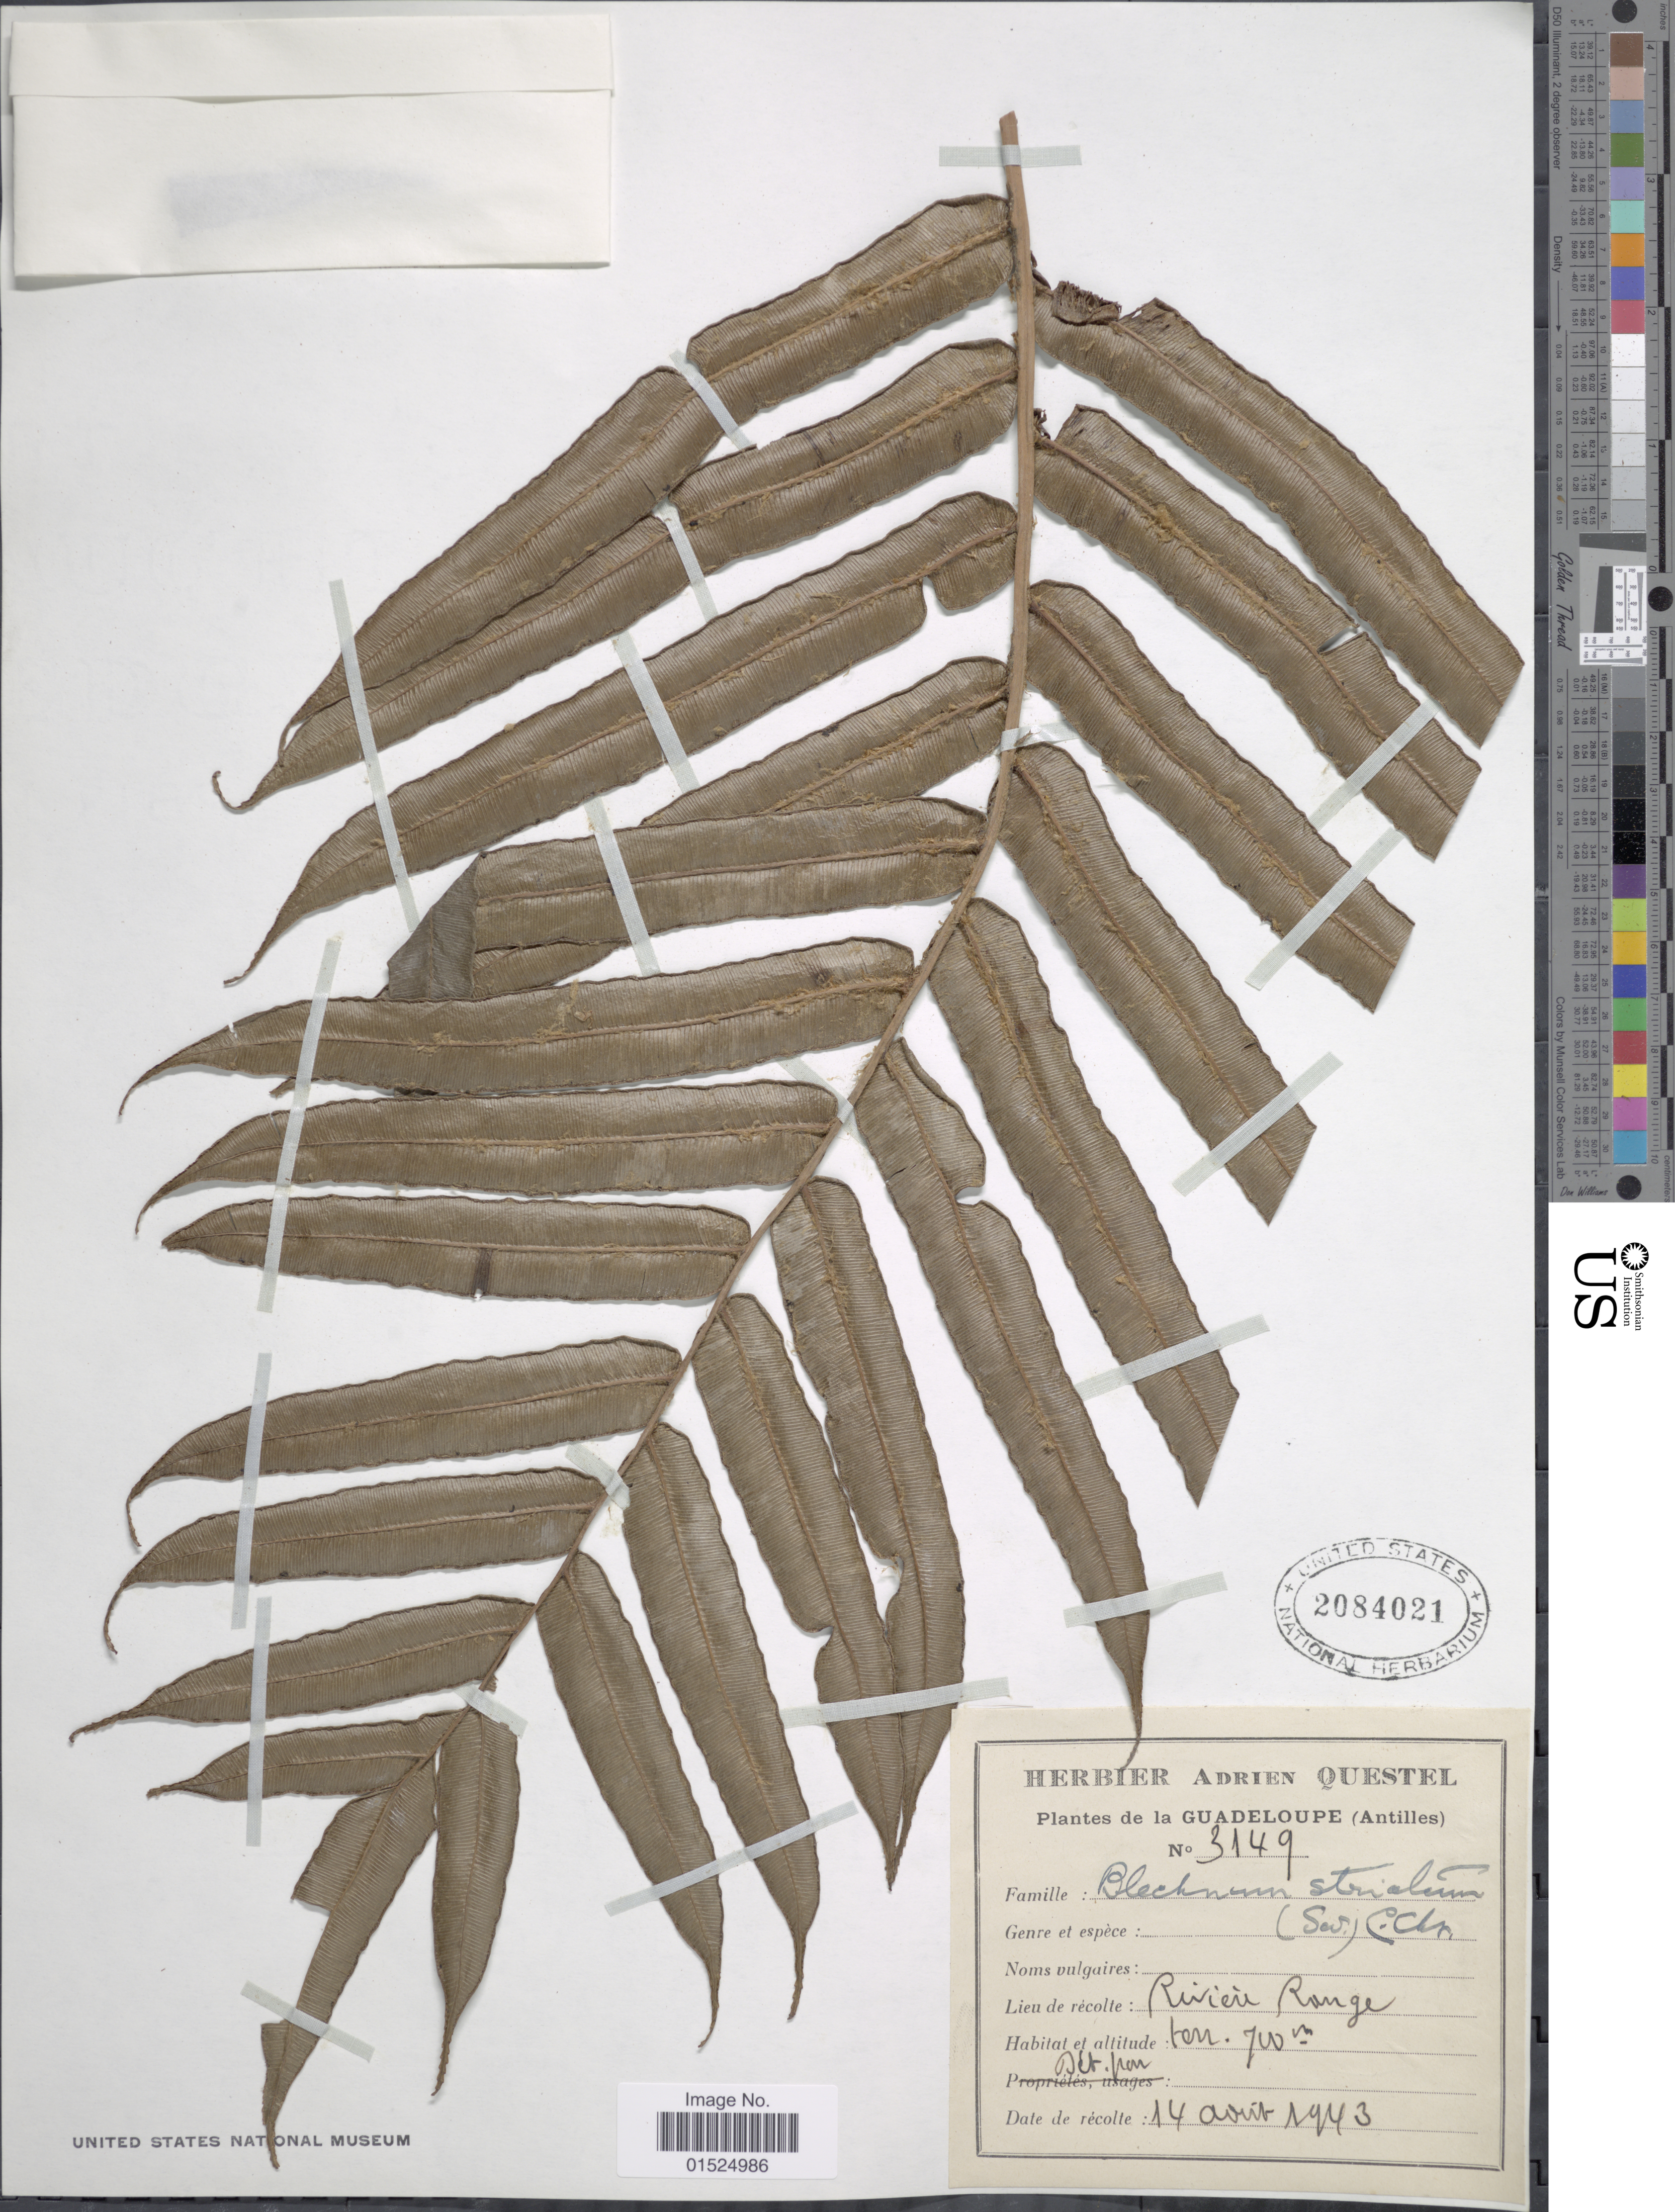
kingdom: Plantae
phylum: Tracheophyta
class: Polypodiopsida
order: Polypodiales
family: Blechnaceae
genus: Blechnum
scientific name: Blechnum ryanii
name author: Hieron.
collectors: ex herb. A. Questal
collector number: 3149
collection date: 1943-04-14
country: Guadeloupe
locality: Antilles, Rivier Range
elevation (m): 700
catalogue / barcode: US 2084021